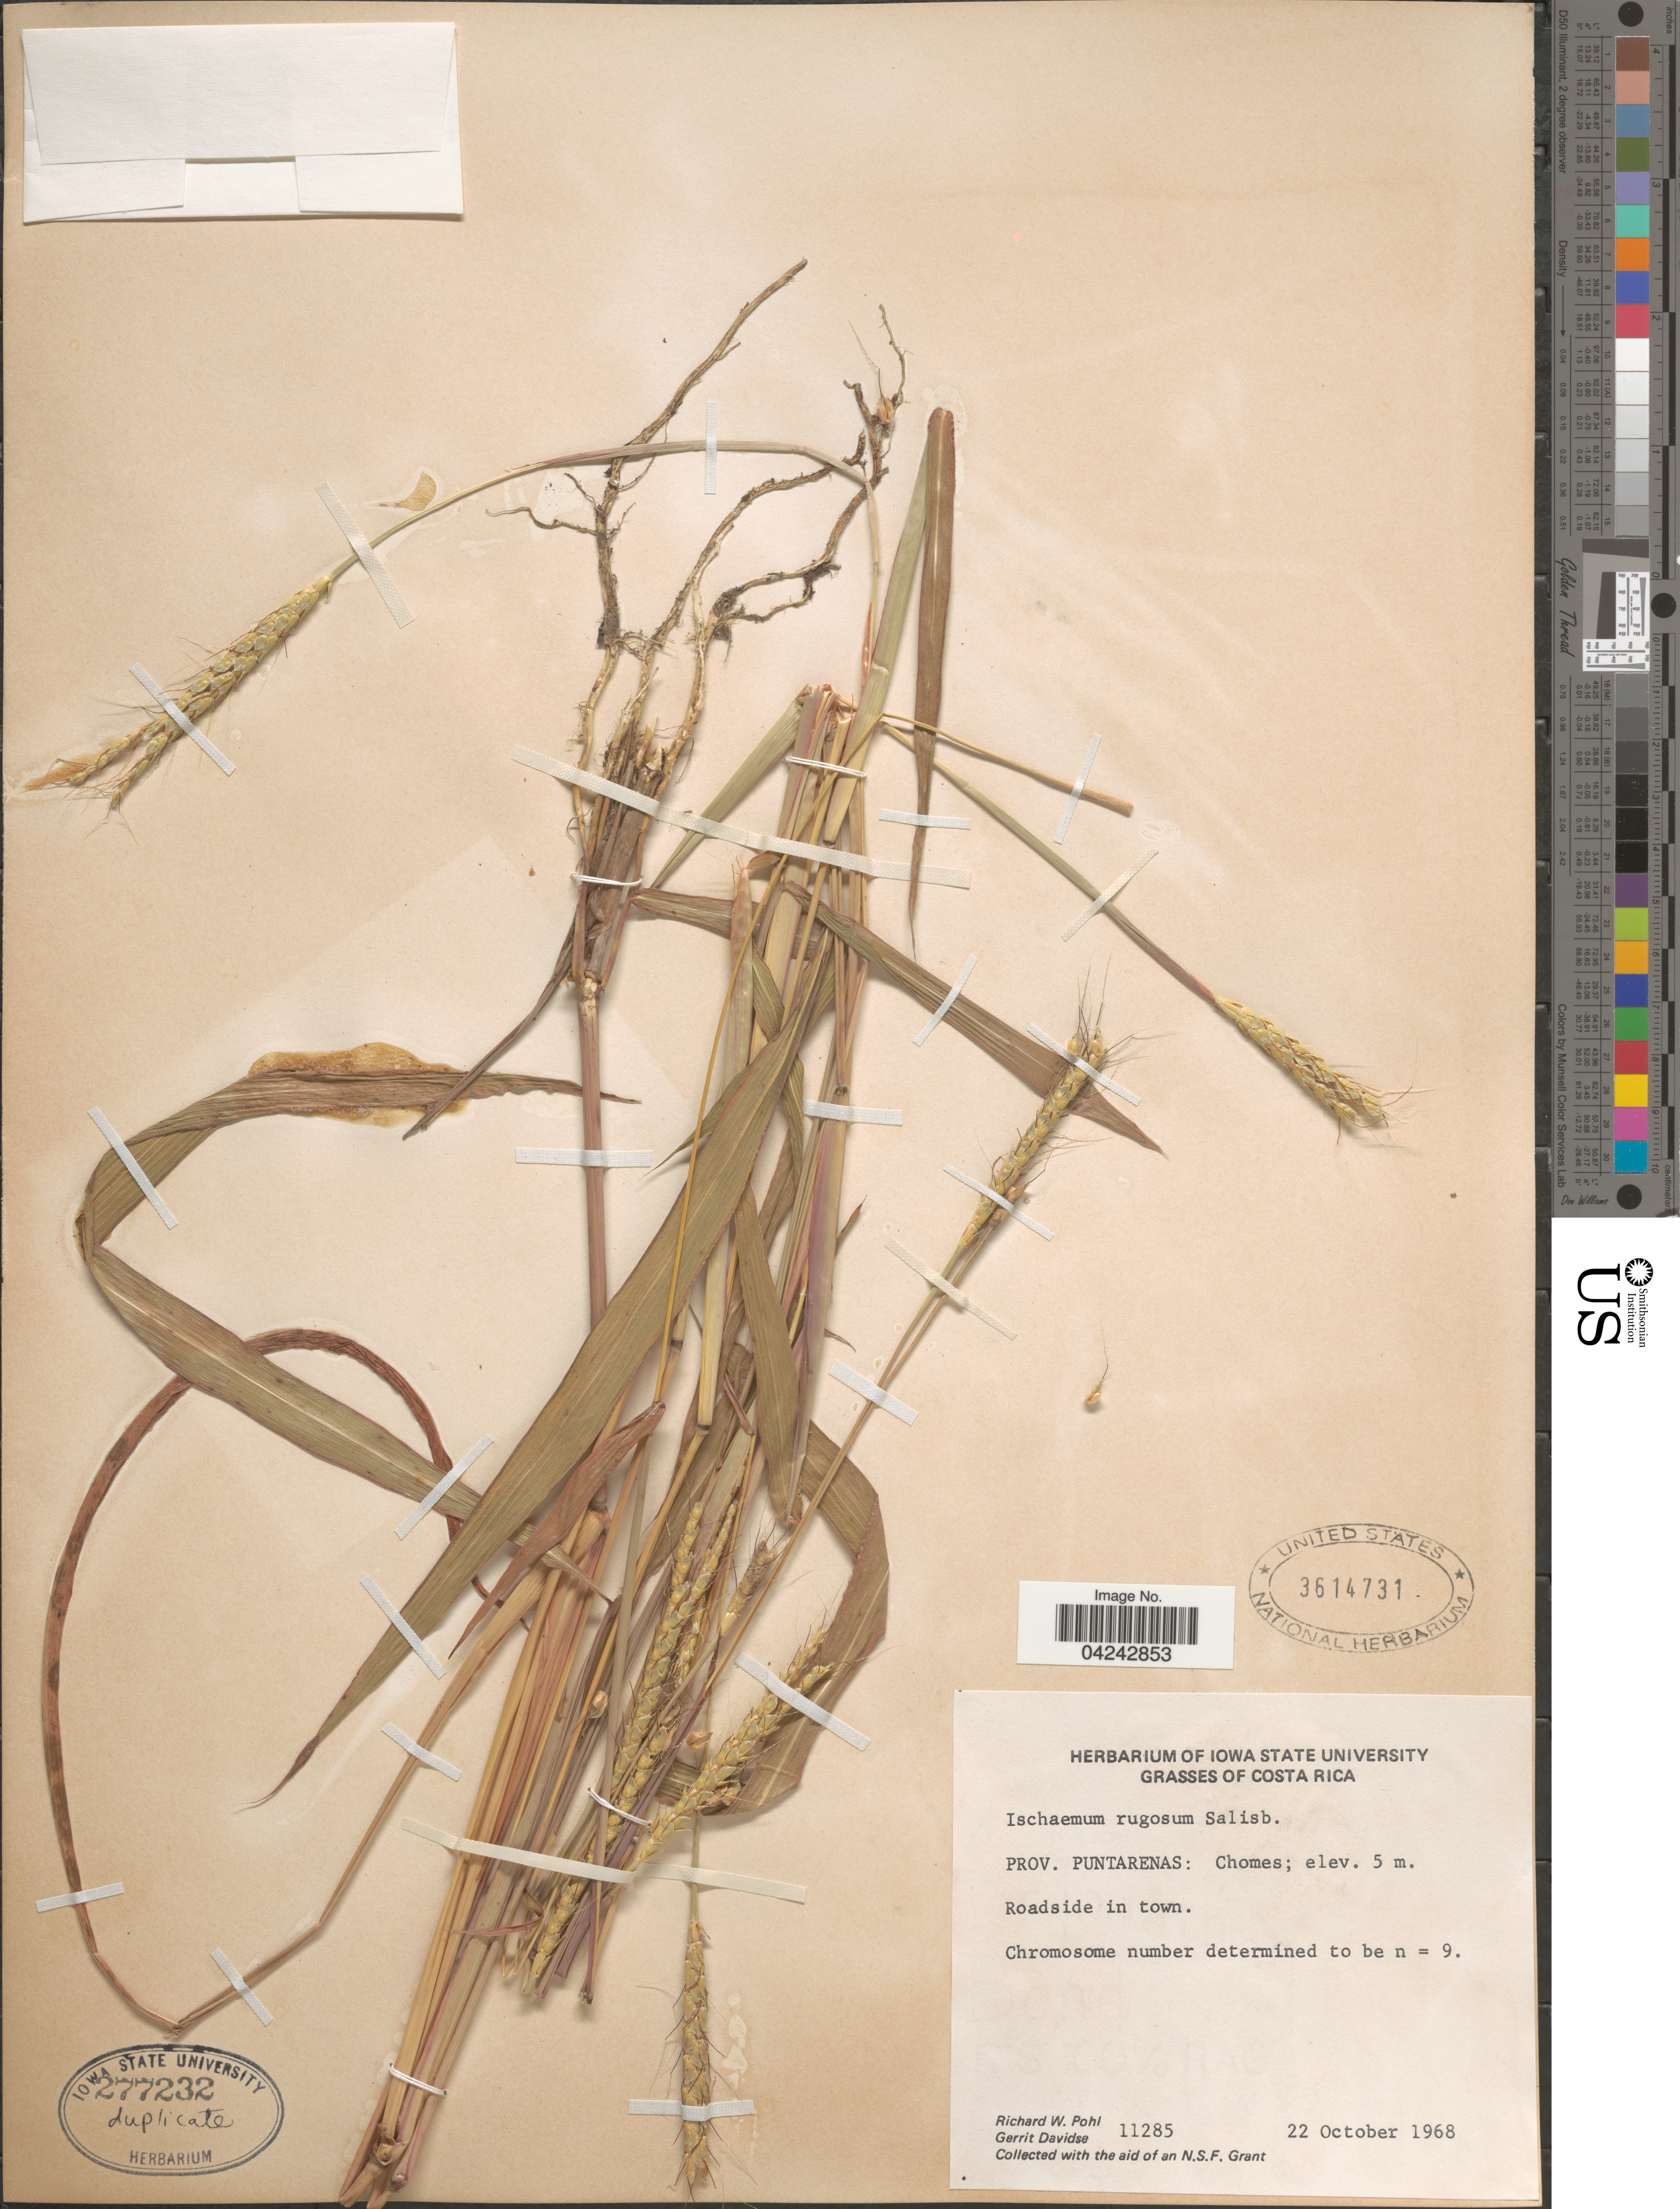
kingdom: Plantae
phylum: Tracheophyta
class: Liliopsida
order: Poales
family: Poaceae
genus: Ischaemum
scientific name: Ischaemum rugosum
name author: Salisb.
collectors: R. W. Pohl & G. Davidse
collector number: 11285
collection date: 1968-10-22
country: Costa Rica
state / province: Puntarenas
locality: Chomes.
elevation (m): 5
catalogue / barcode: US 3614731